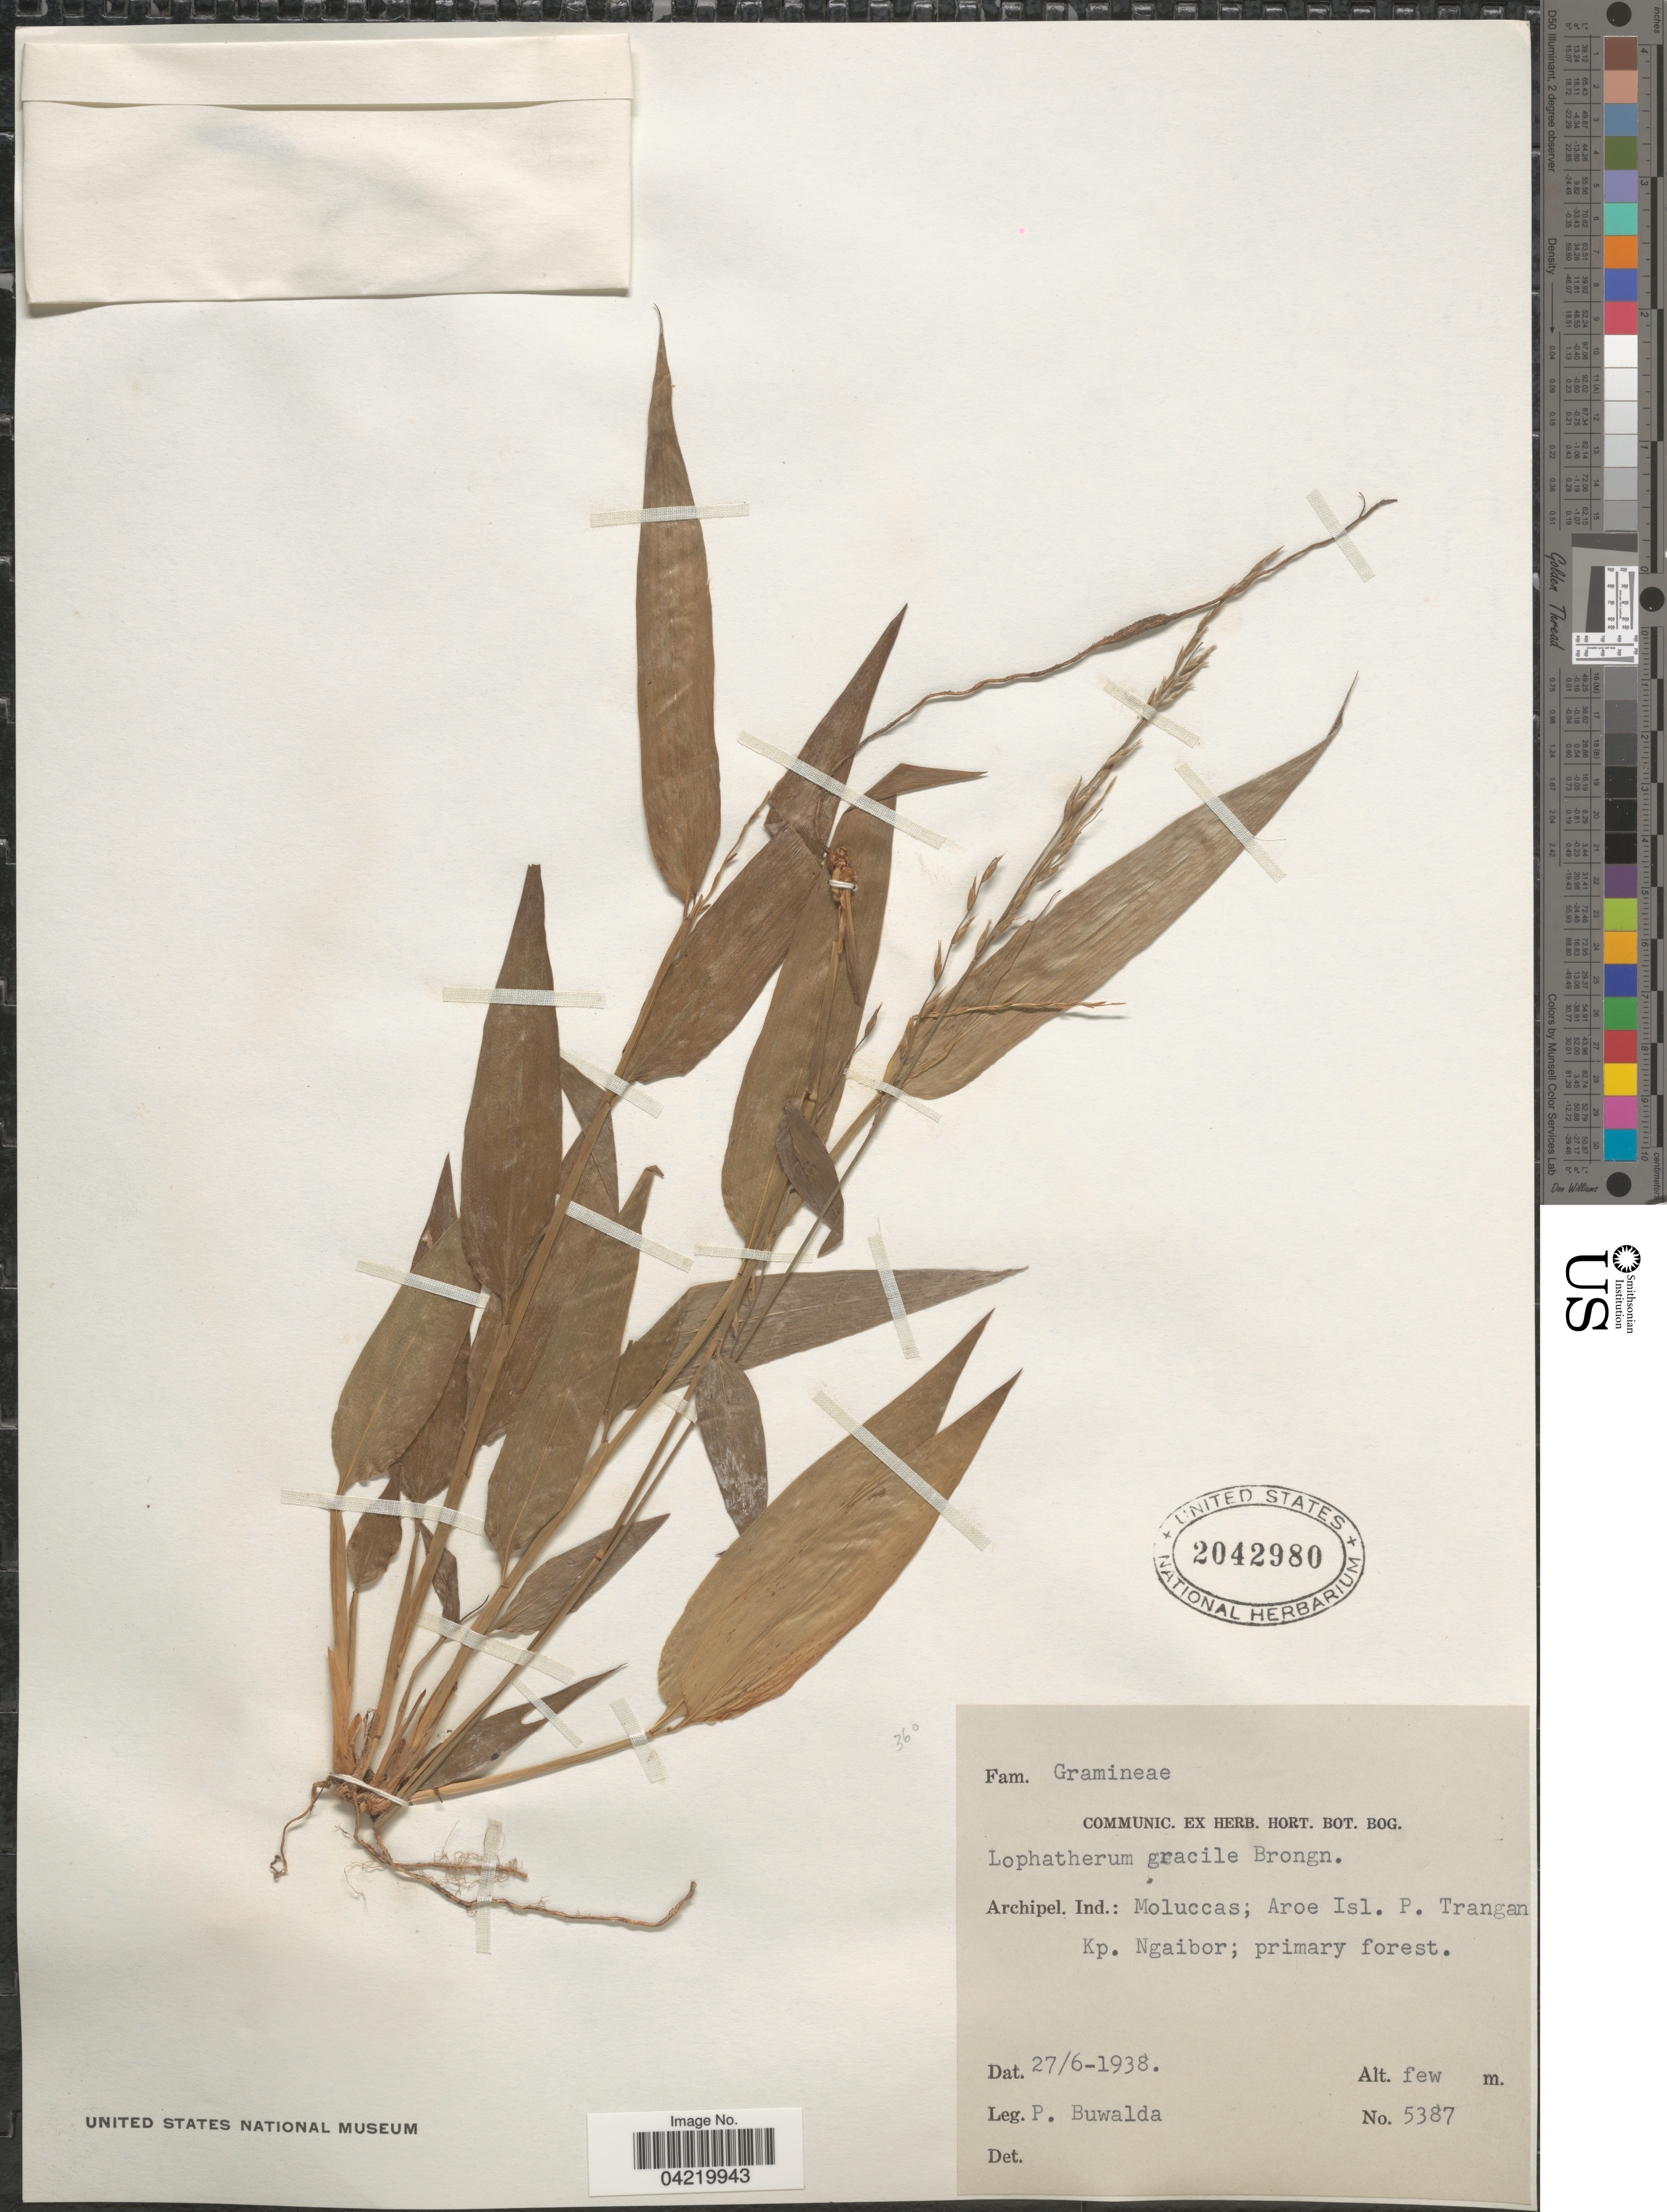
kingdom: Plantae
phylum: Tracheophyta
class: Liliopsida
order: Poales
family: Poaceae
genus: Lophatherum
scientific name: Lophatherum gracile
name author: Brongn.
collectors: P. Buwalda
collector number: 5387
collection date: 1938-06-27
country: Indonesia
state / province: Maluku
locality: Archipel. Ind.: Moluccas; Aroe Isl. P. Trangan. Kp. Ngaibor; primary forest.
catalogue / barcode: US 2042980